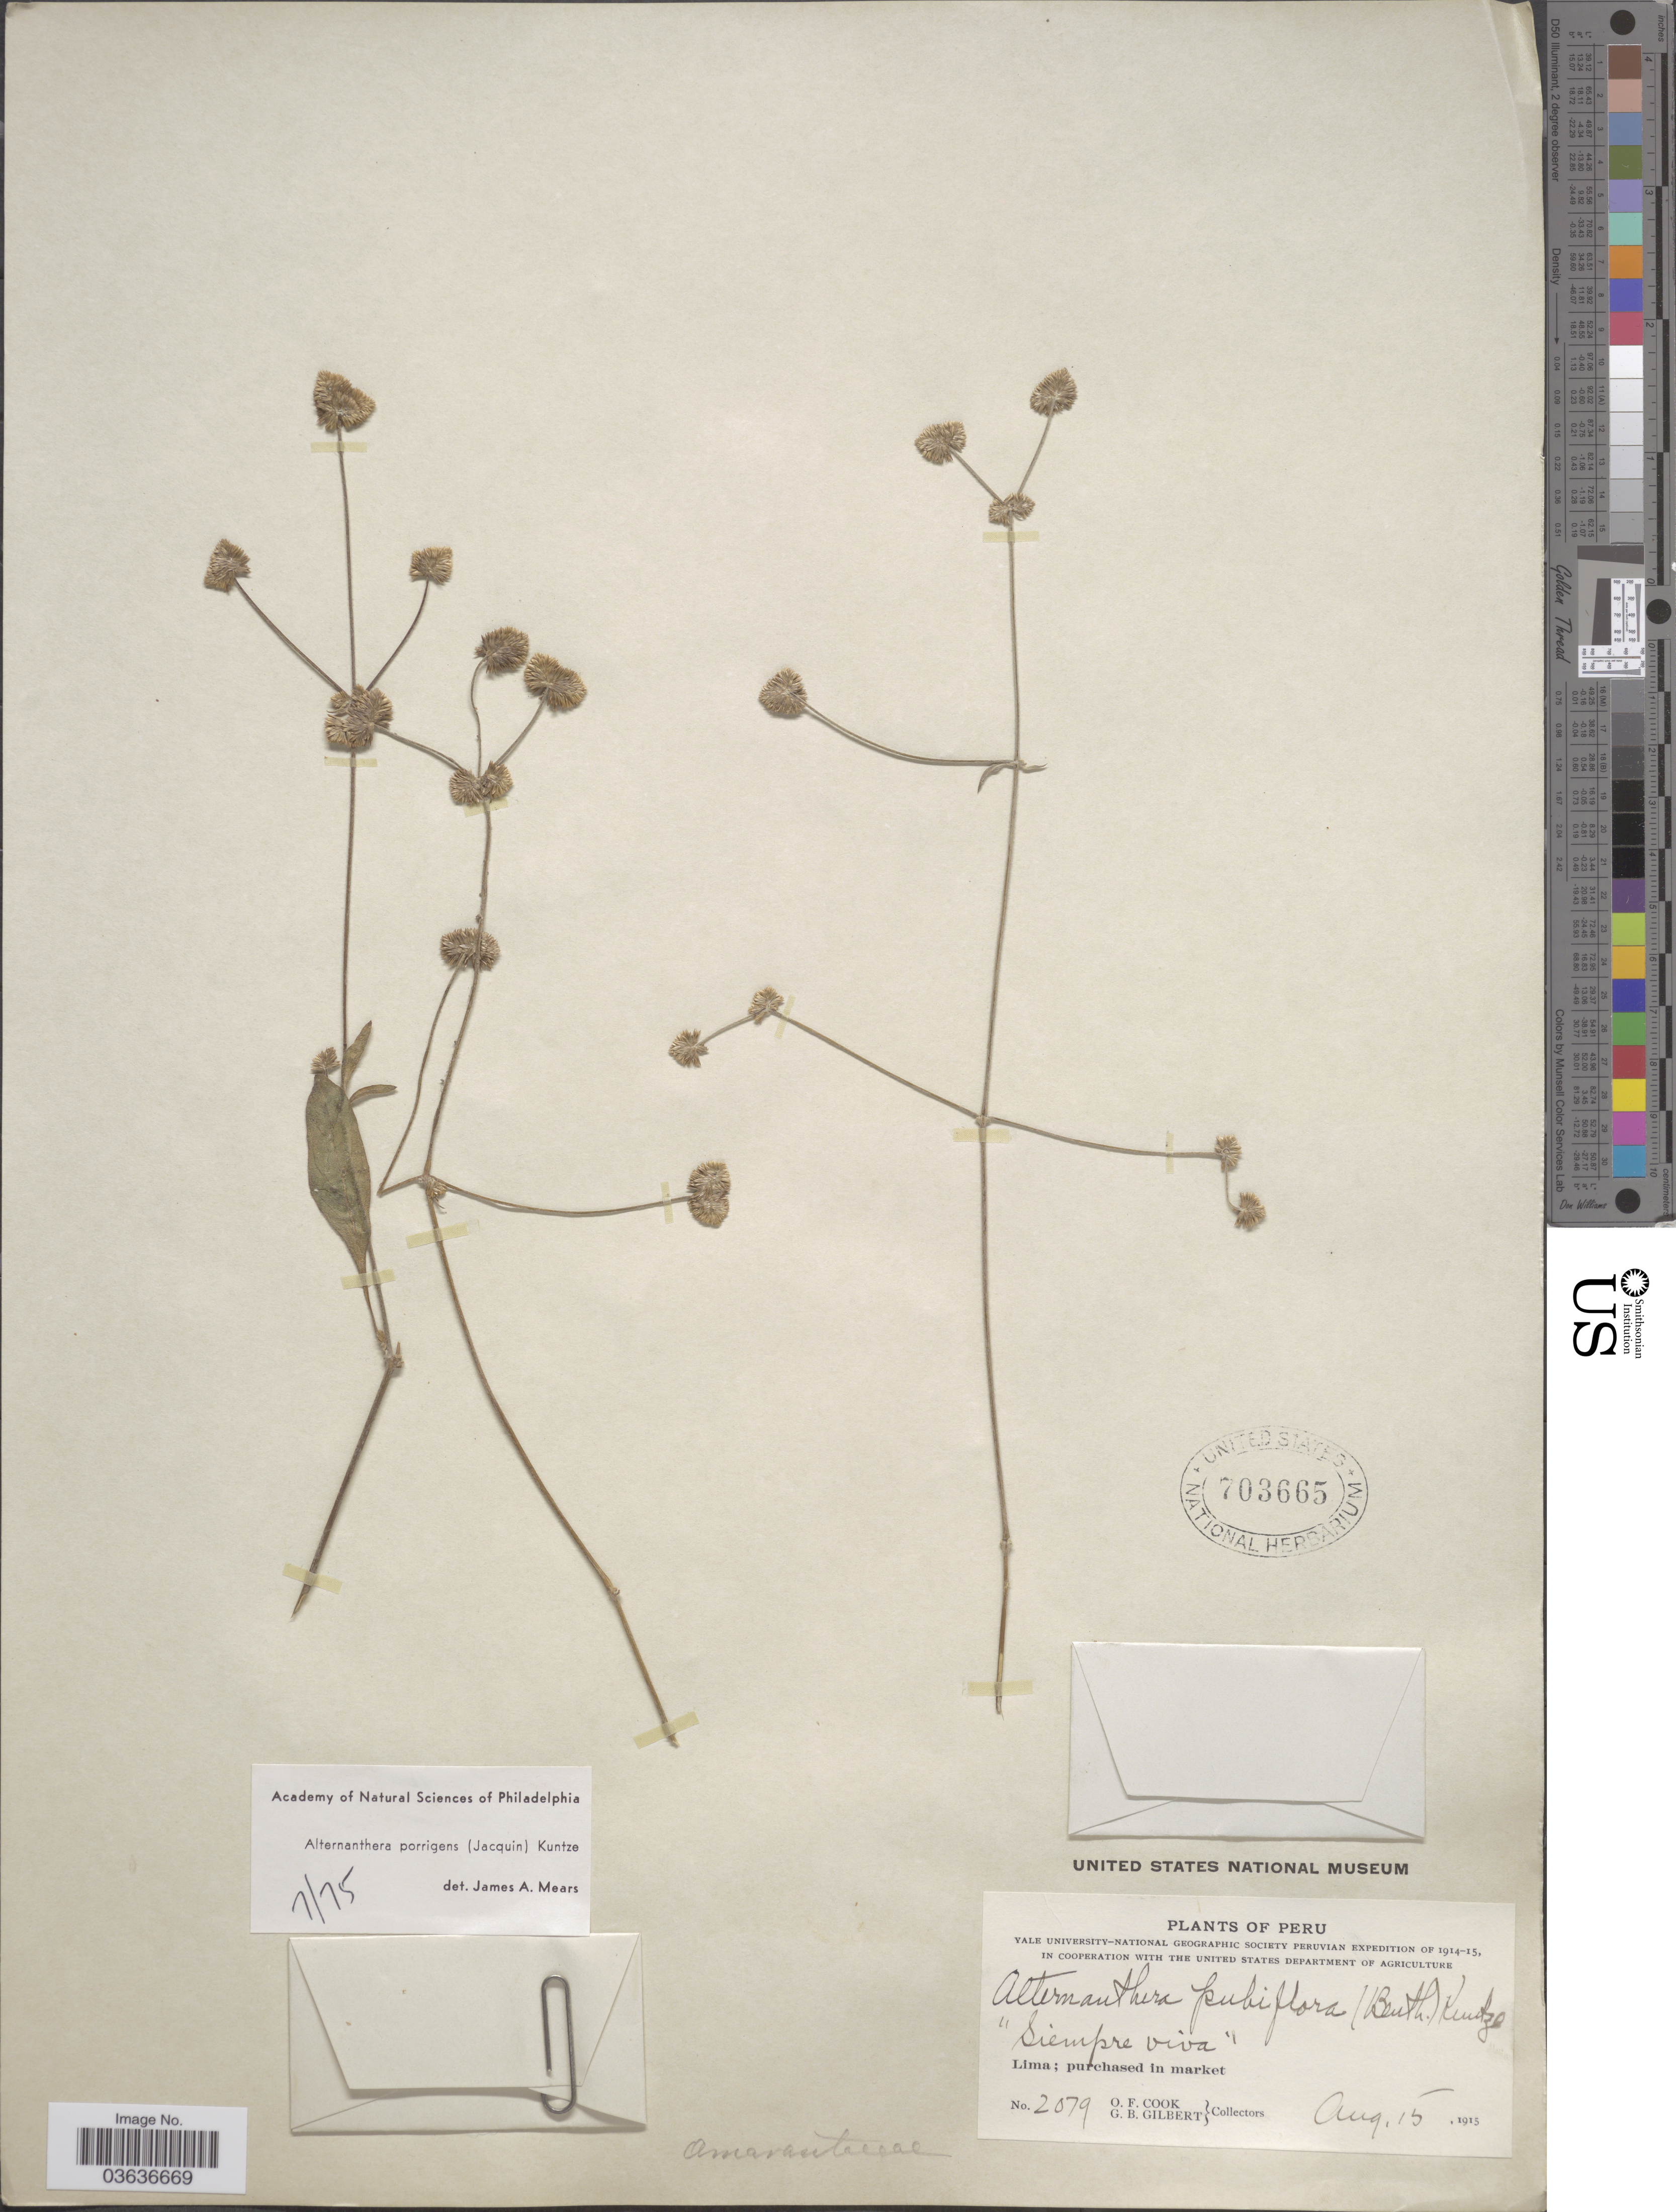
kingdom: Plantae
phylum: Tracheophyta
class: Magnoliopsida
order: Caryophyllales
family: Amaranthaceae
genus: Alternanthera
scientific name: Alternanthera porrigens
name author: (Jacq.) Kuntze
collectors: O. F. Cook & G. B. Gilbert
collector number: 2079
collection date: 1915-08-15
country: Peru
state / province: Lima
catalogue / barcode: US 703665